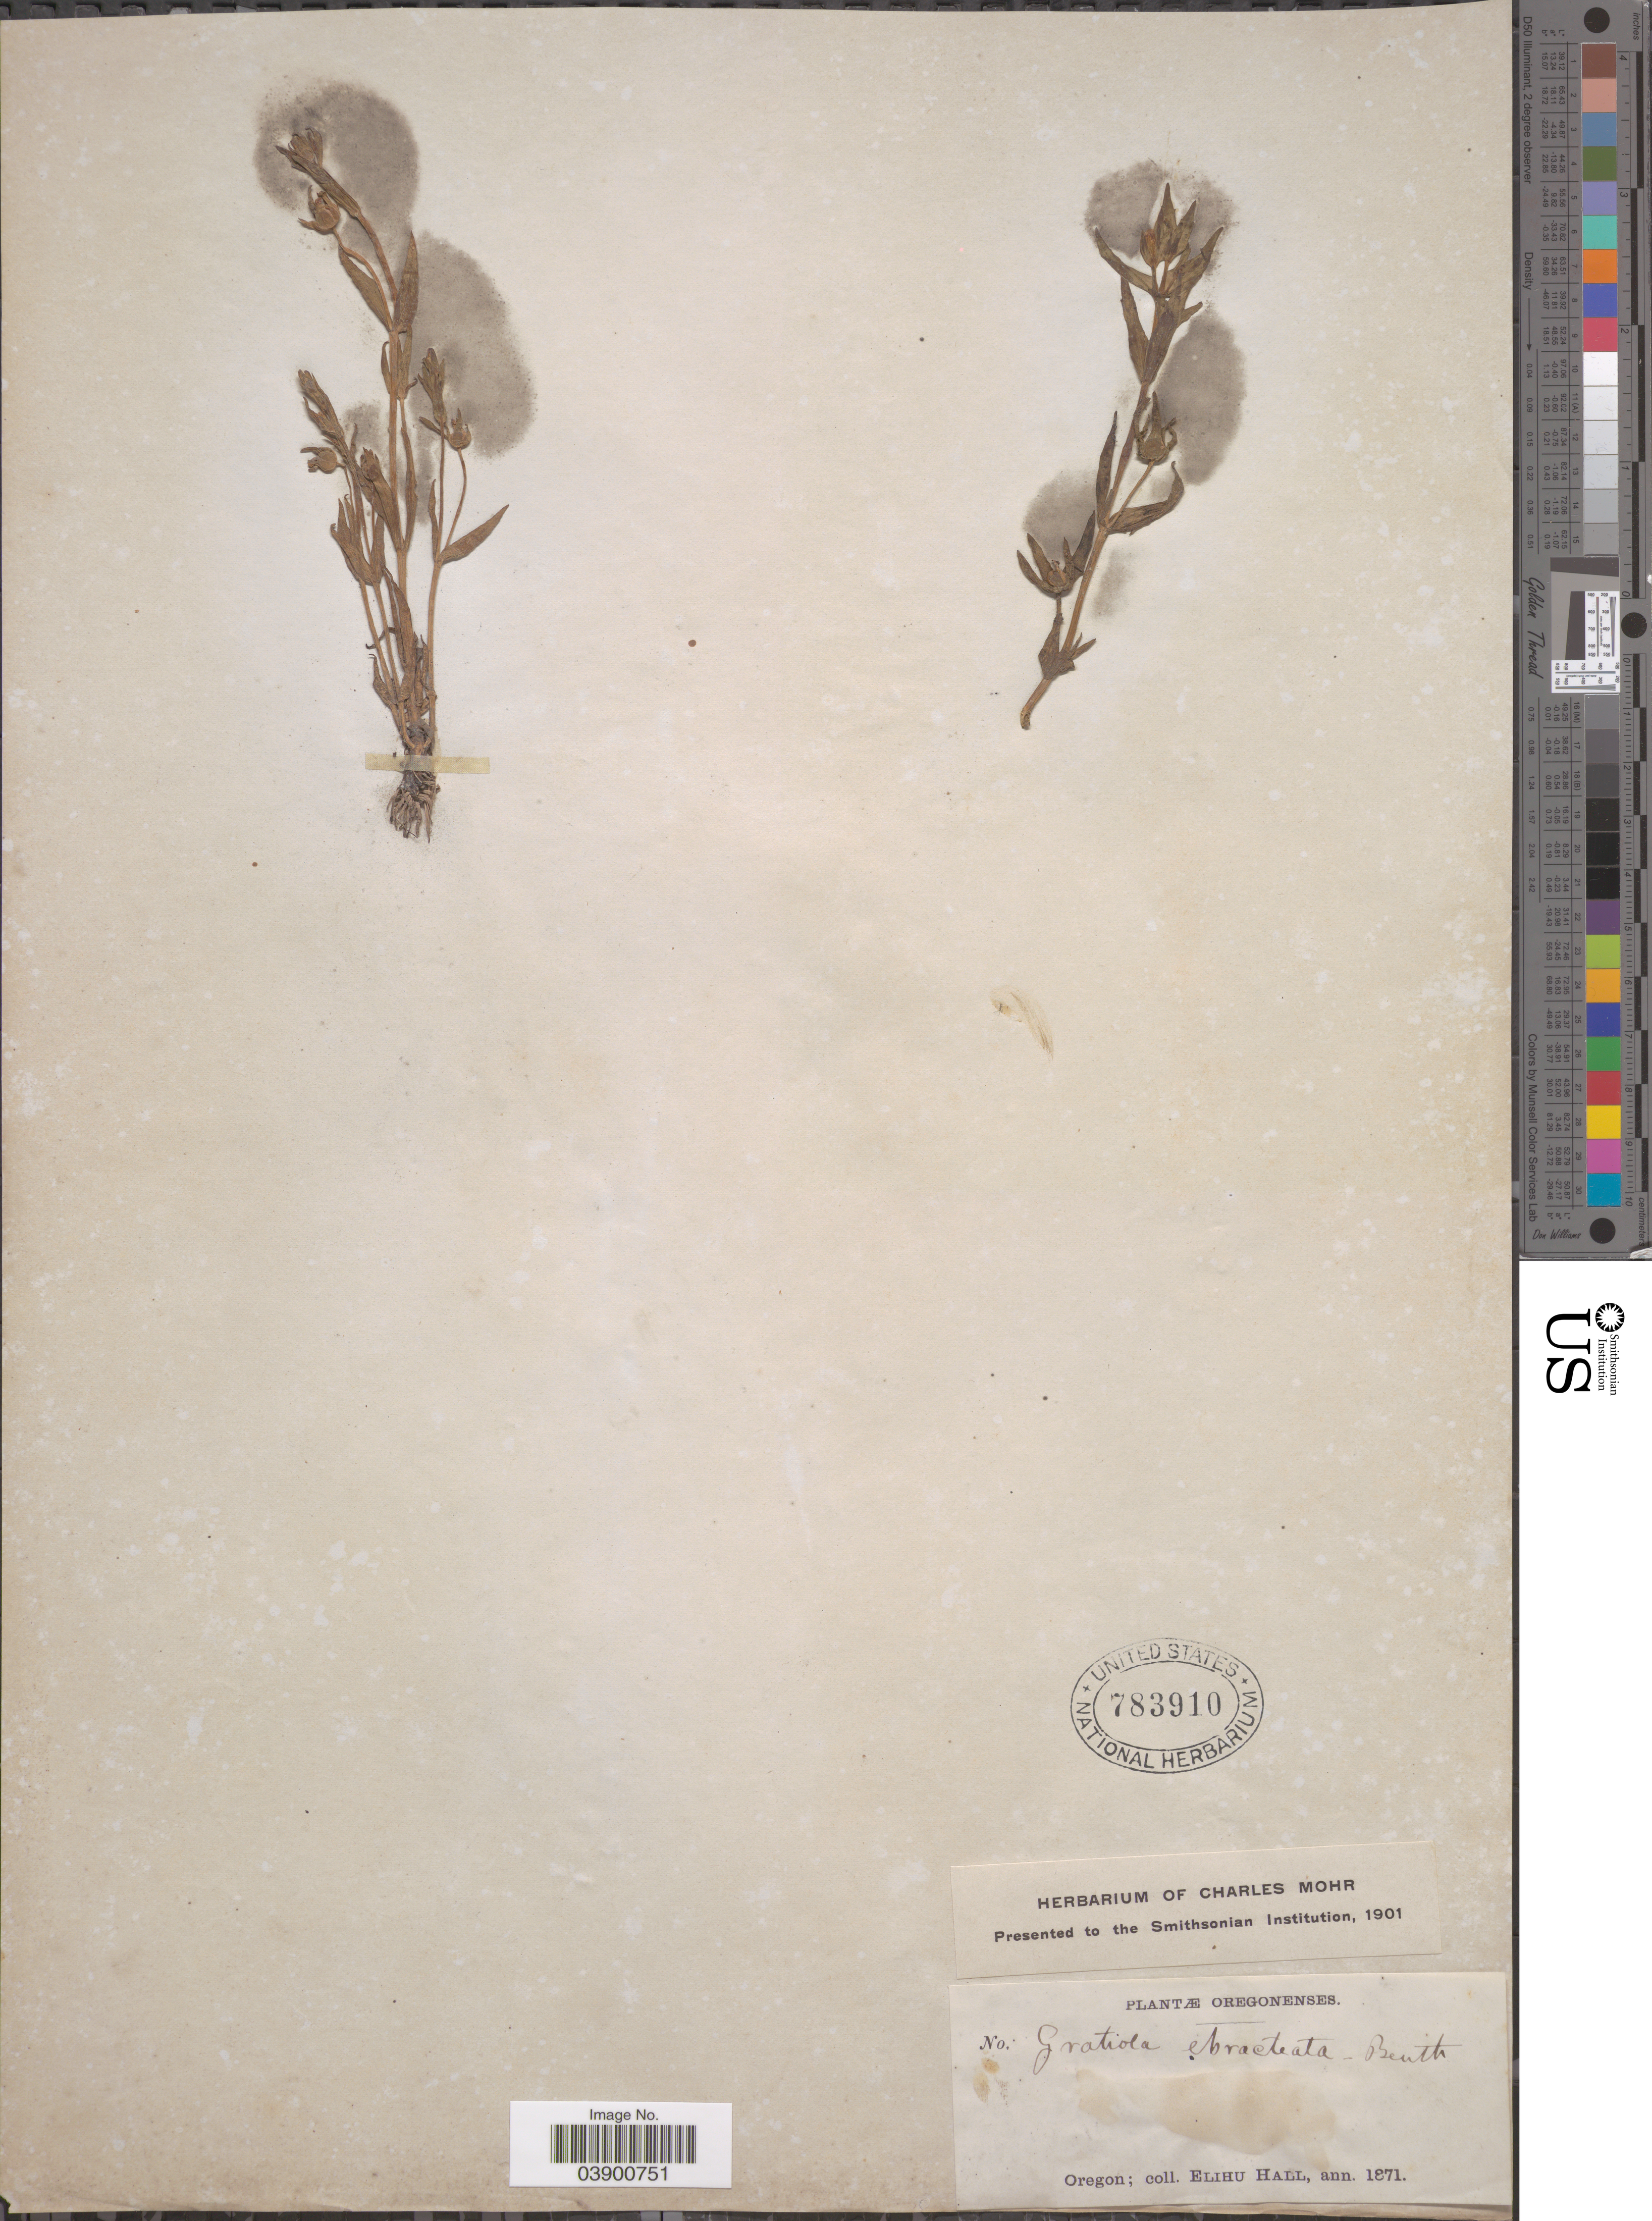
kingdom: Plantae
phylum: Tracheophyta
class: Magnoliopsida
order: Lamiales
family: Plantaginaceae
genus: Gratiola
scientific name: Gratiola ebracteata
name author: Benth.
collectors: E. Hall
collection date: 1871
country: United States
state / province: Oregon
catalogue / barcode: US 783910